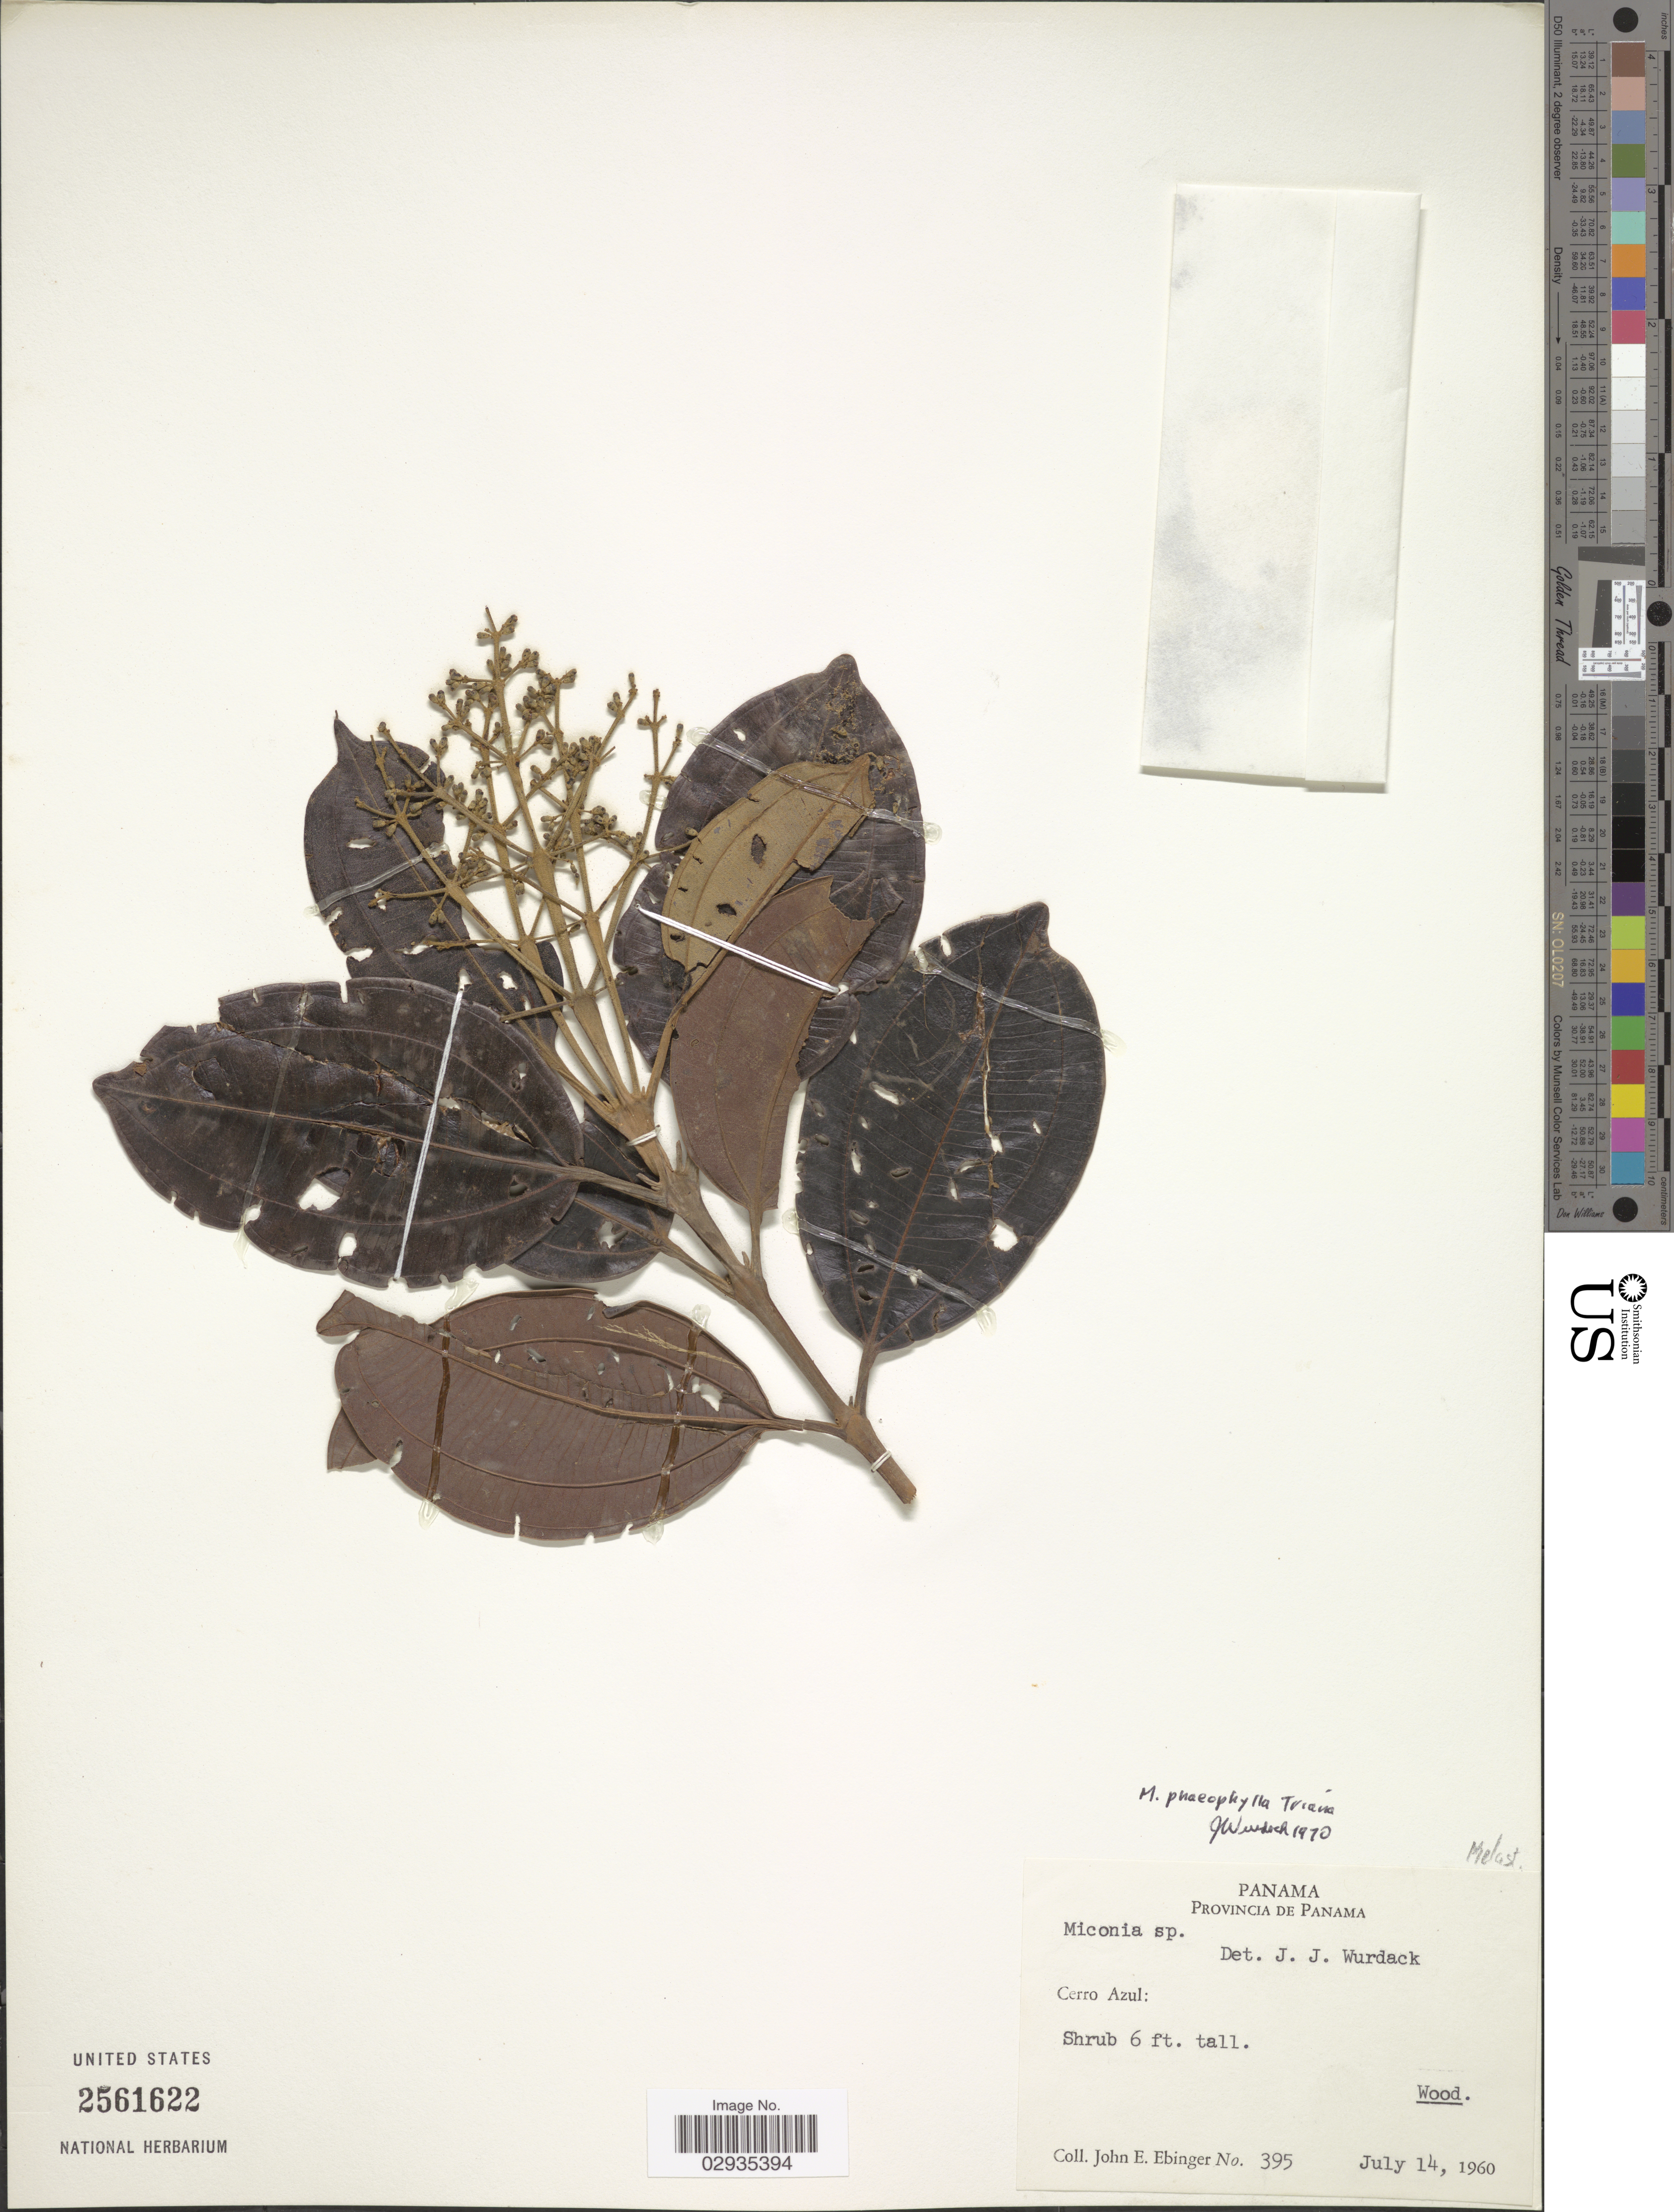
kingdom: Plantae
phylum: Tracheophyta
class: Magnoliopsida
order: Myrtales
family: Melastomataceae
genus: Miconia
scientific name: Miconia phaeophylla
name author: Triana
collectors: J. Ebinger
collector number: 395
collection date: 1960-07-14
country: Panama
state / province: Panamá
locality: Cerro Azul.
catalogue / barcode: US 2561622